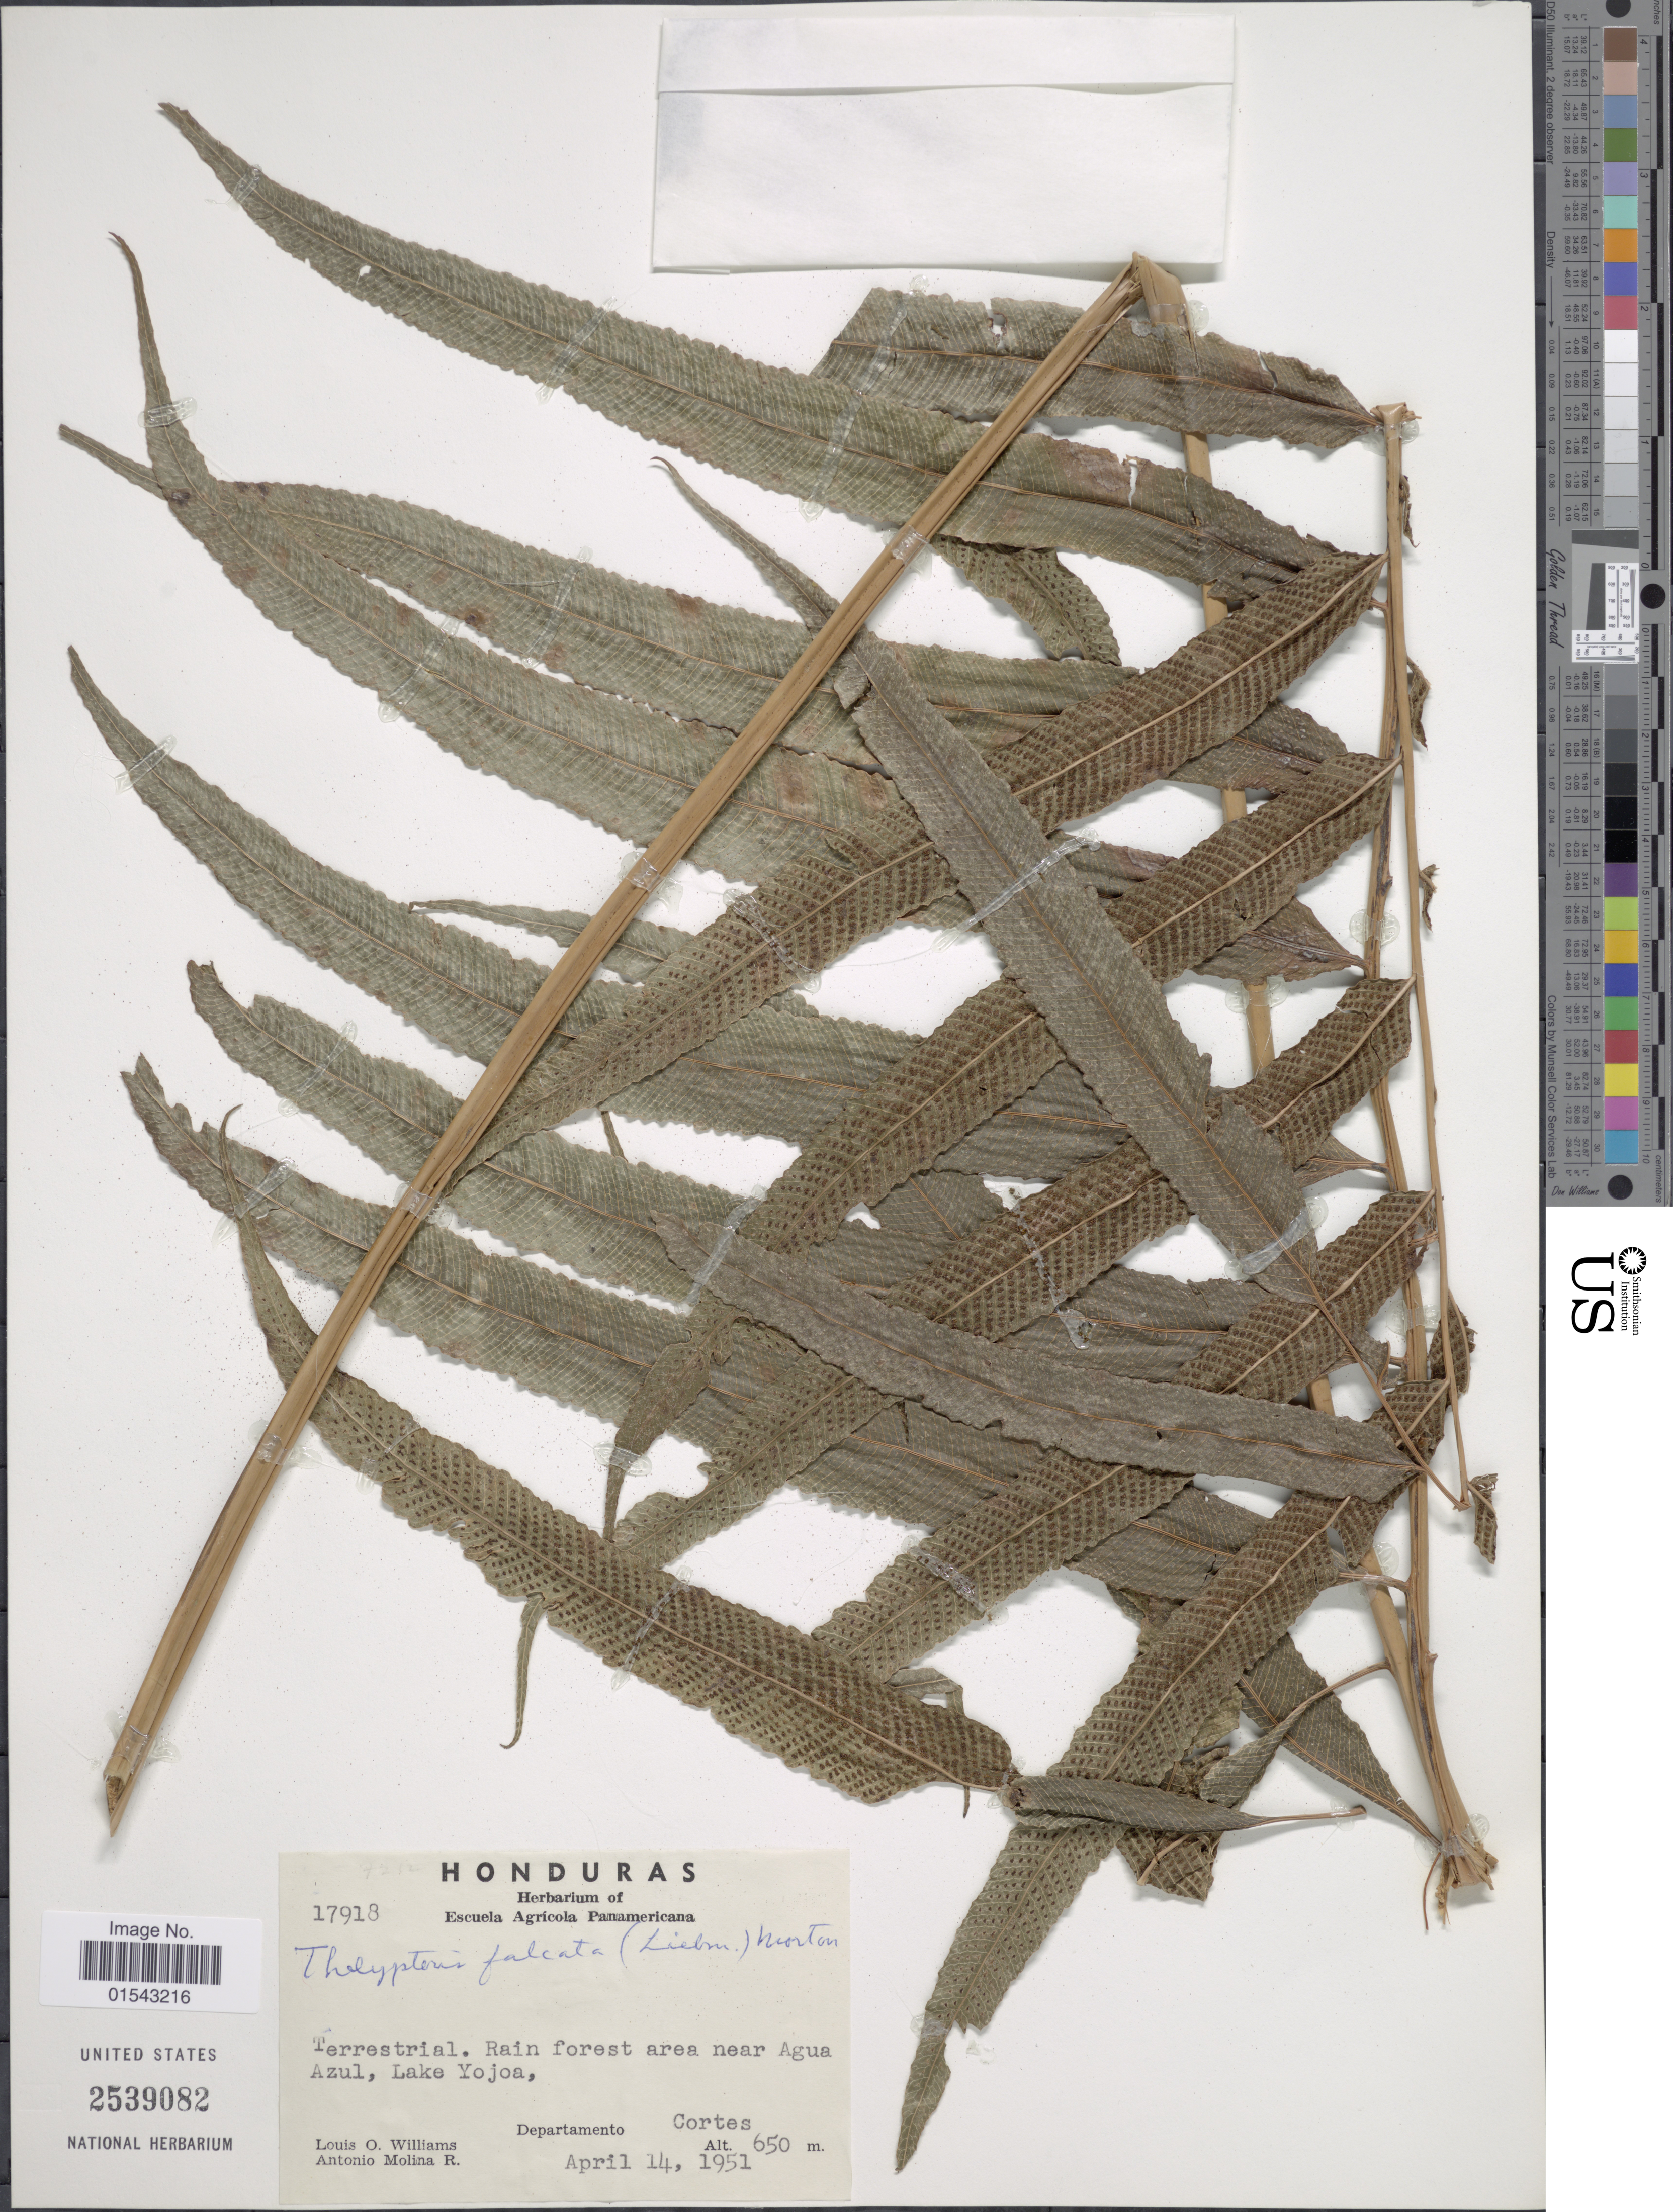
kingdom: Plantae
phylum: Tracheophyta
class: Polypodiopsida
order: Polypodiales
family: Thelypteridaceae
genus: Meniscium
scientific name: Meniscium falcatum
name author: Liebm.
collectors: L. O. Williams & A. Molina R.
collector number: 17918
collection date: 1951-04-14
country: Honduras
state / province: Cortés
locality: Honduras, Cortes, rain forest near Agua Azul, Lake Yojoa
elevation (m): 650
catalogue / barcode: US 2539082